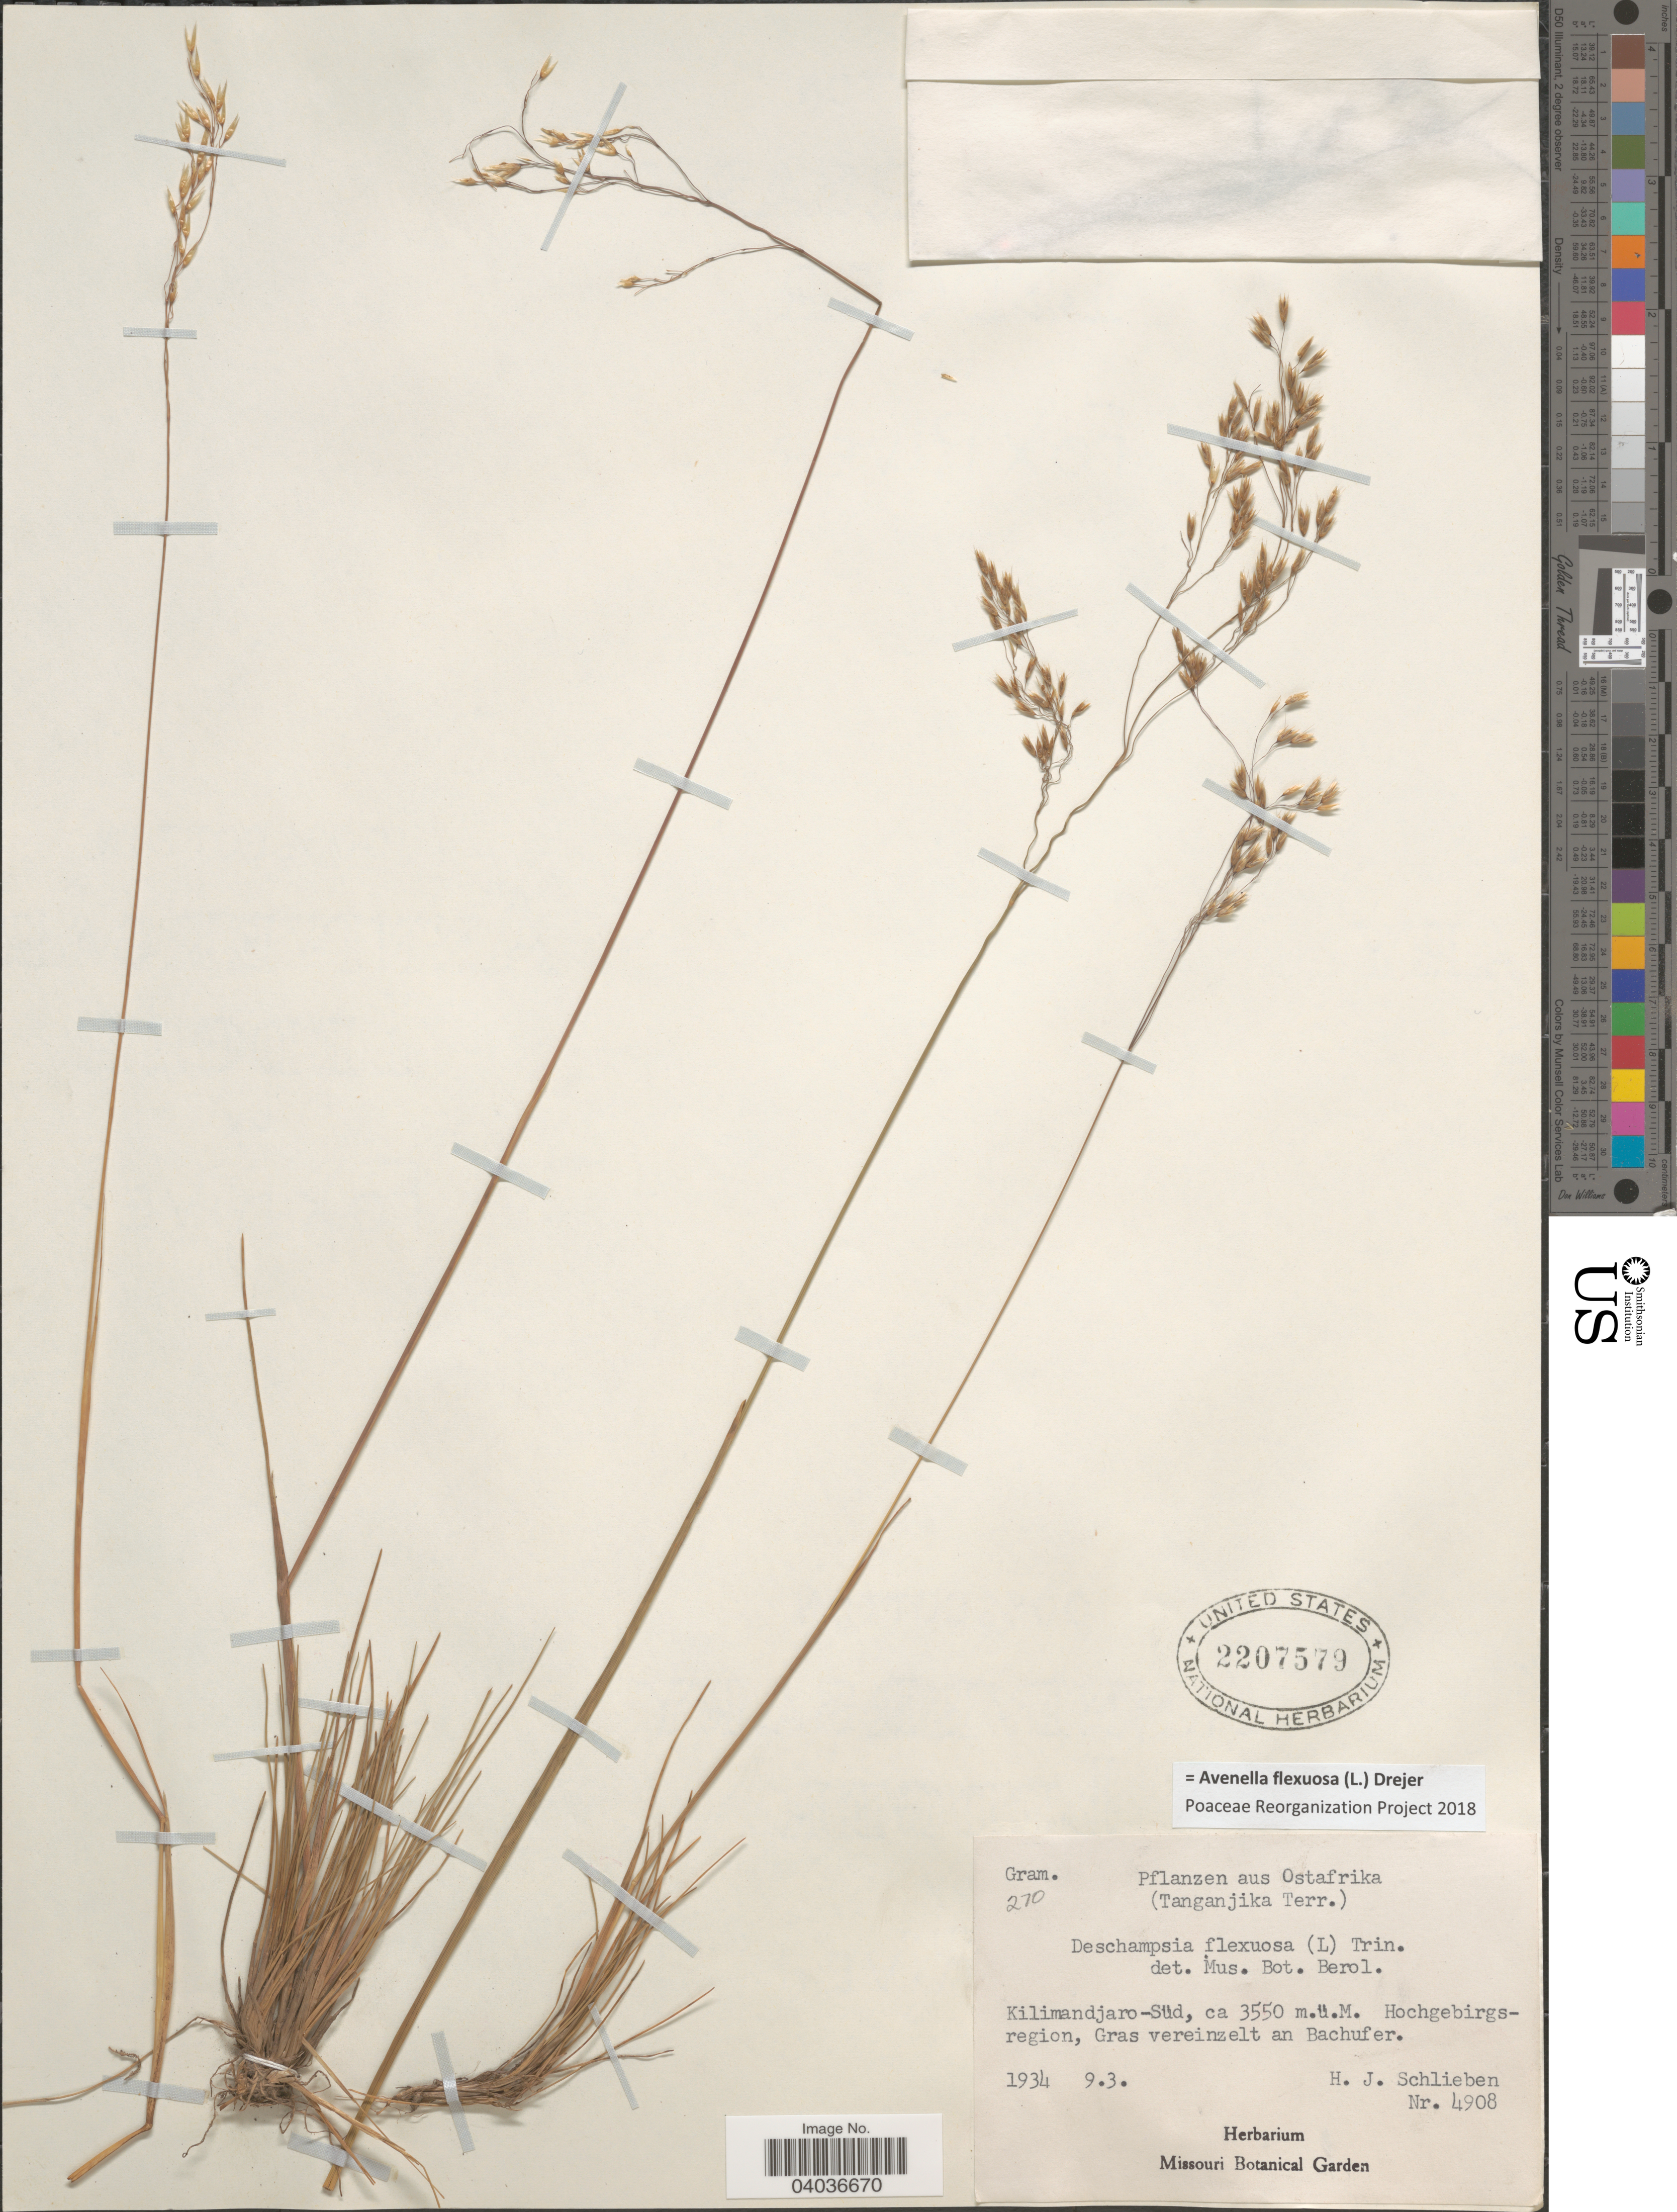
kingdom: Plantae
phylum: Tracheophyta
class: Liliopsida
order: Poales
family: Poaceae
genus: Avenella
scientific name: Avenella flexuosa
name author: (L.) Drejer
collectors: H. J. Schlieben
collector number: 4908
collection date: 1934-09-03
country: Tanzania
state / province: Kilimanjaro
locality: Ostafrika (Tanagjika Terr.) Kilimandjaro-Süd. Hochgebirgsregion, Gras vereinzelt an Bachufer.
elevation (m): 3550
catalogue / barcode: US 2207579